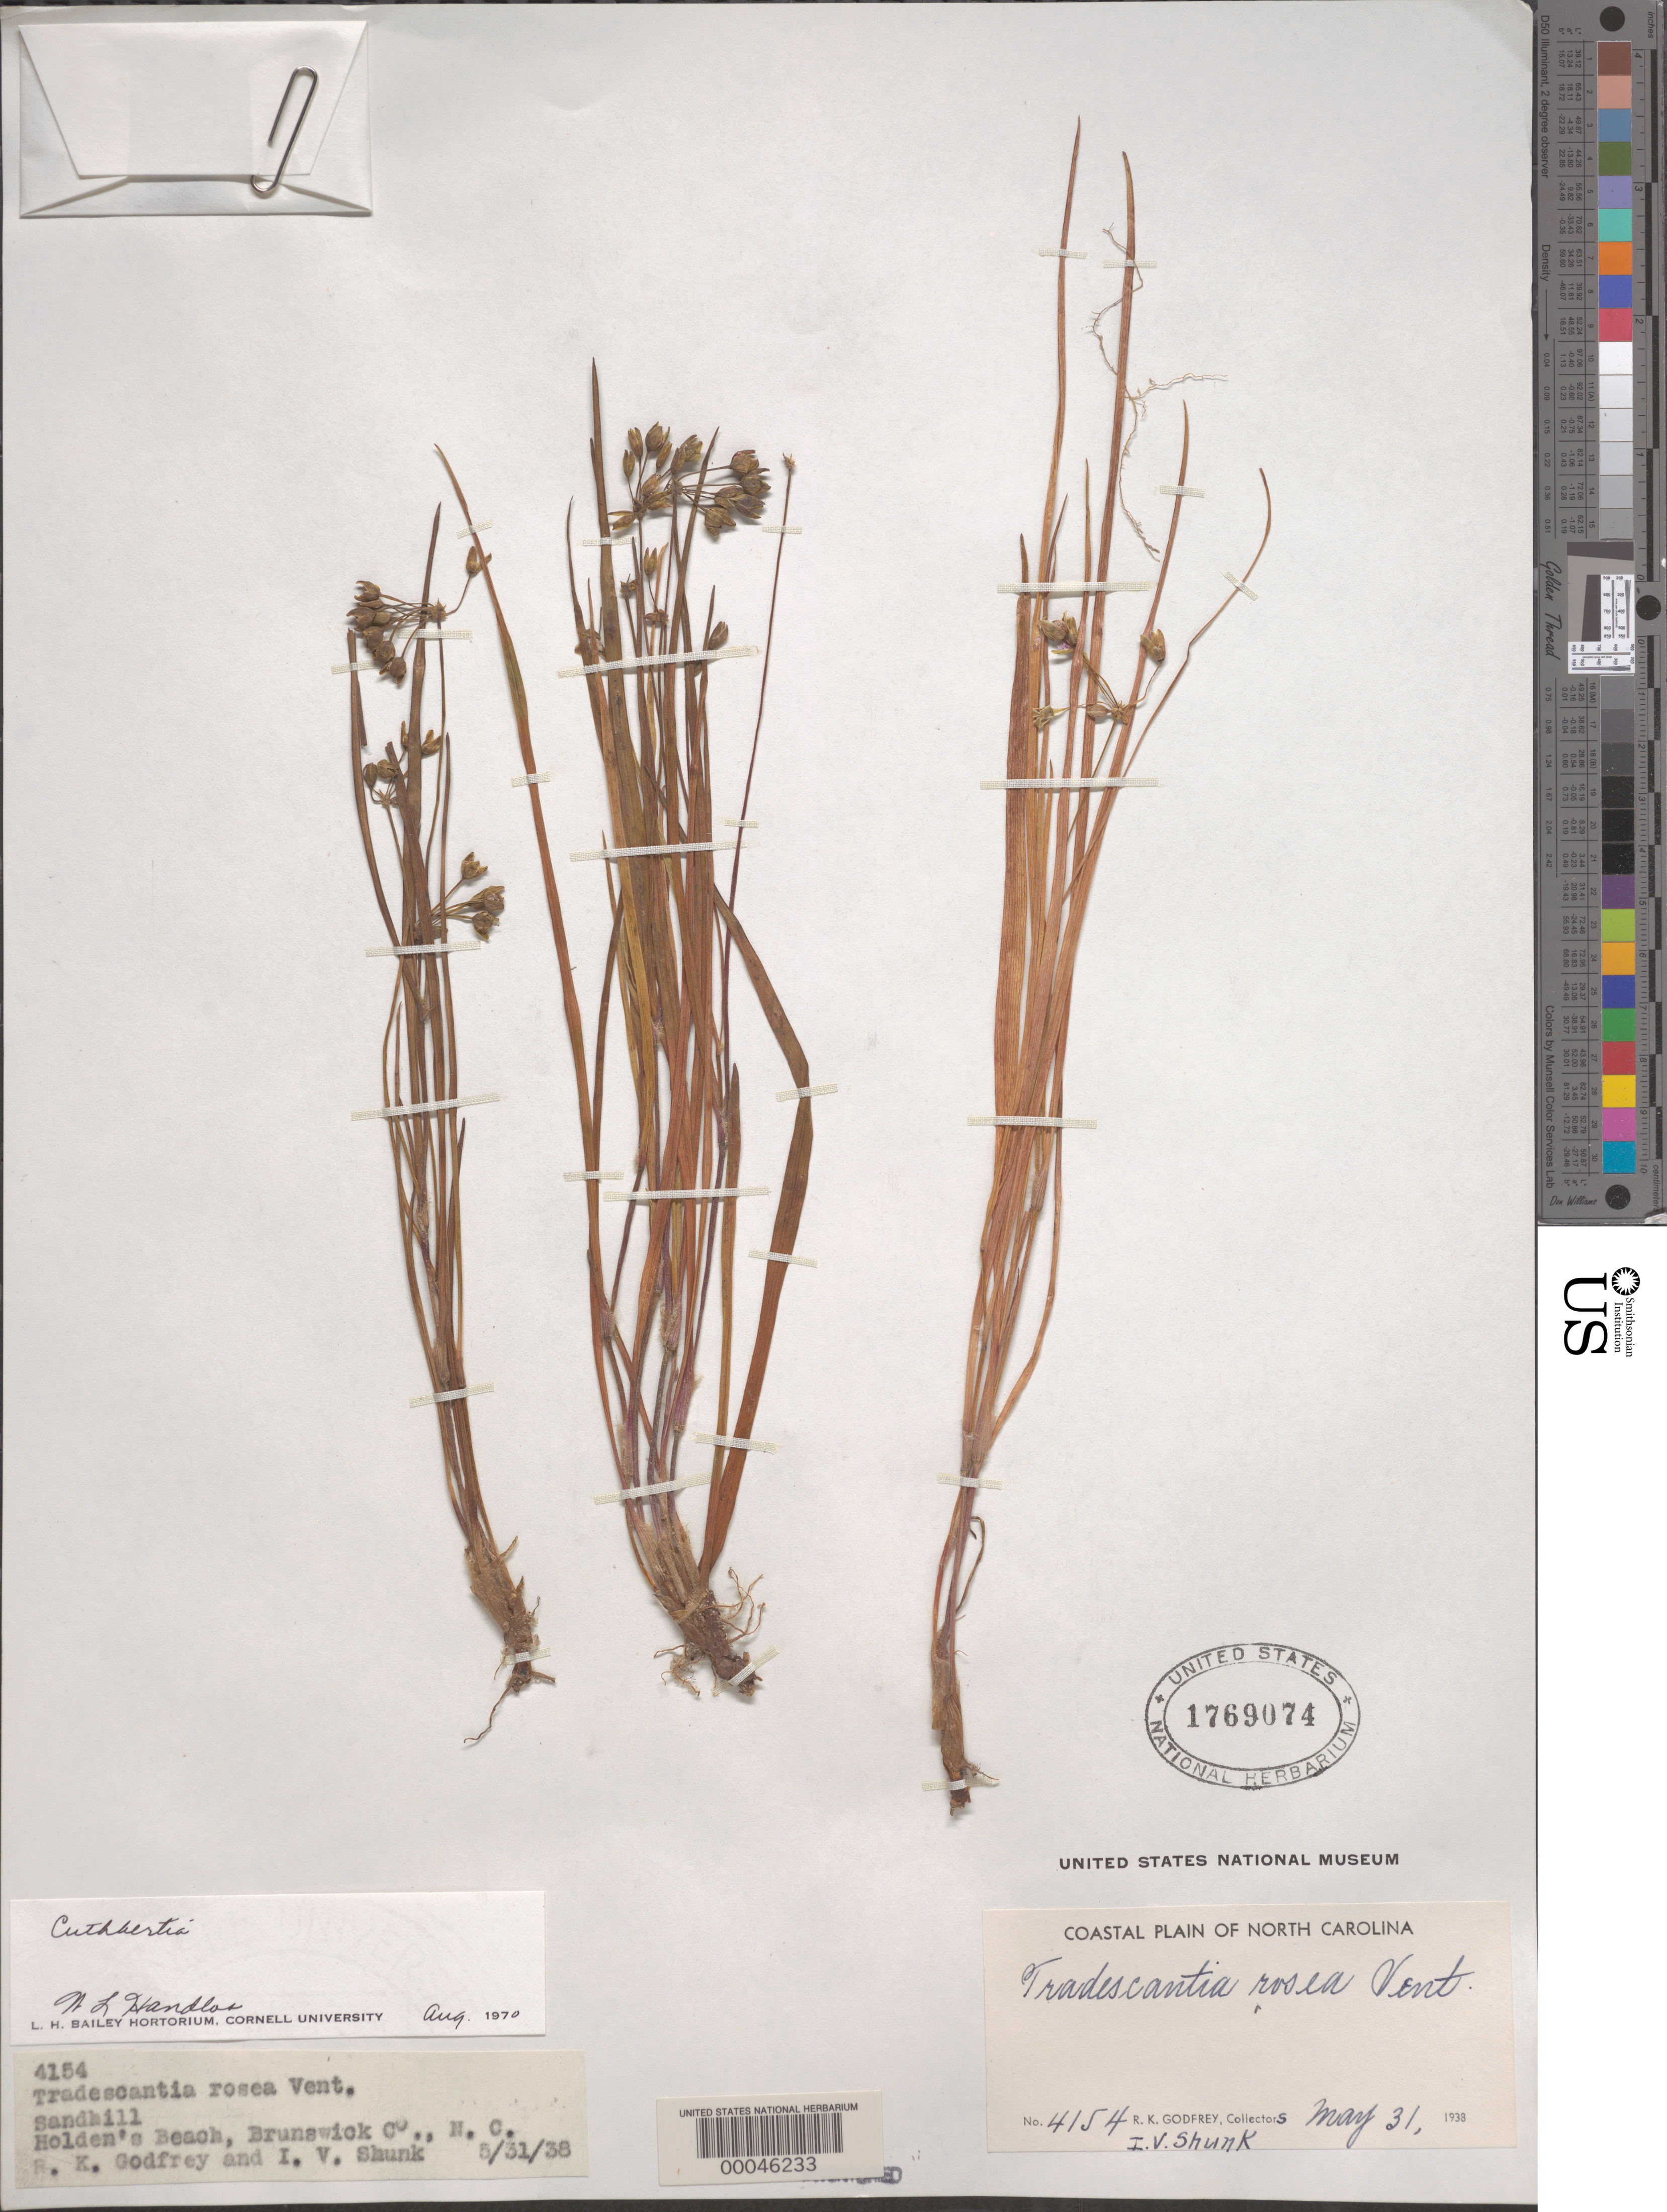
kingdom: Plantae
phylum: Tracheophyta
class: Liliopsida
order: Commelinales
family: Commelinaceae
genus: Cuthbertia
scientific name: Cuthbertia graminea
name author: Small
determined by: Strong, Mark T., (BOT), Smithsonian Institution - National Museum of Natural History (UNITED STATES)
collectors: R. K. Godfrey & J. M. Schunke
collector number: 4154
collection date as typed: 31 May 1938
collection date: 1938-05-31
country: United States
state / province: North Carolina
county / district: Brunswick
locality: Holden's beach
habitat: Sandhill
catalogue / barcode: US 1769074